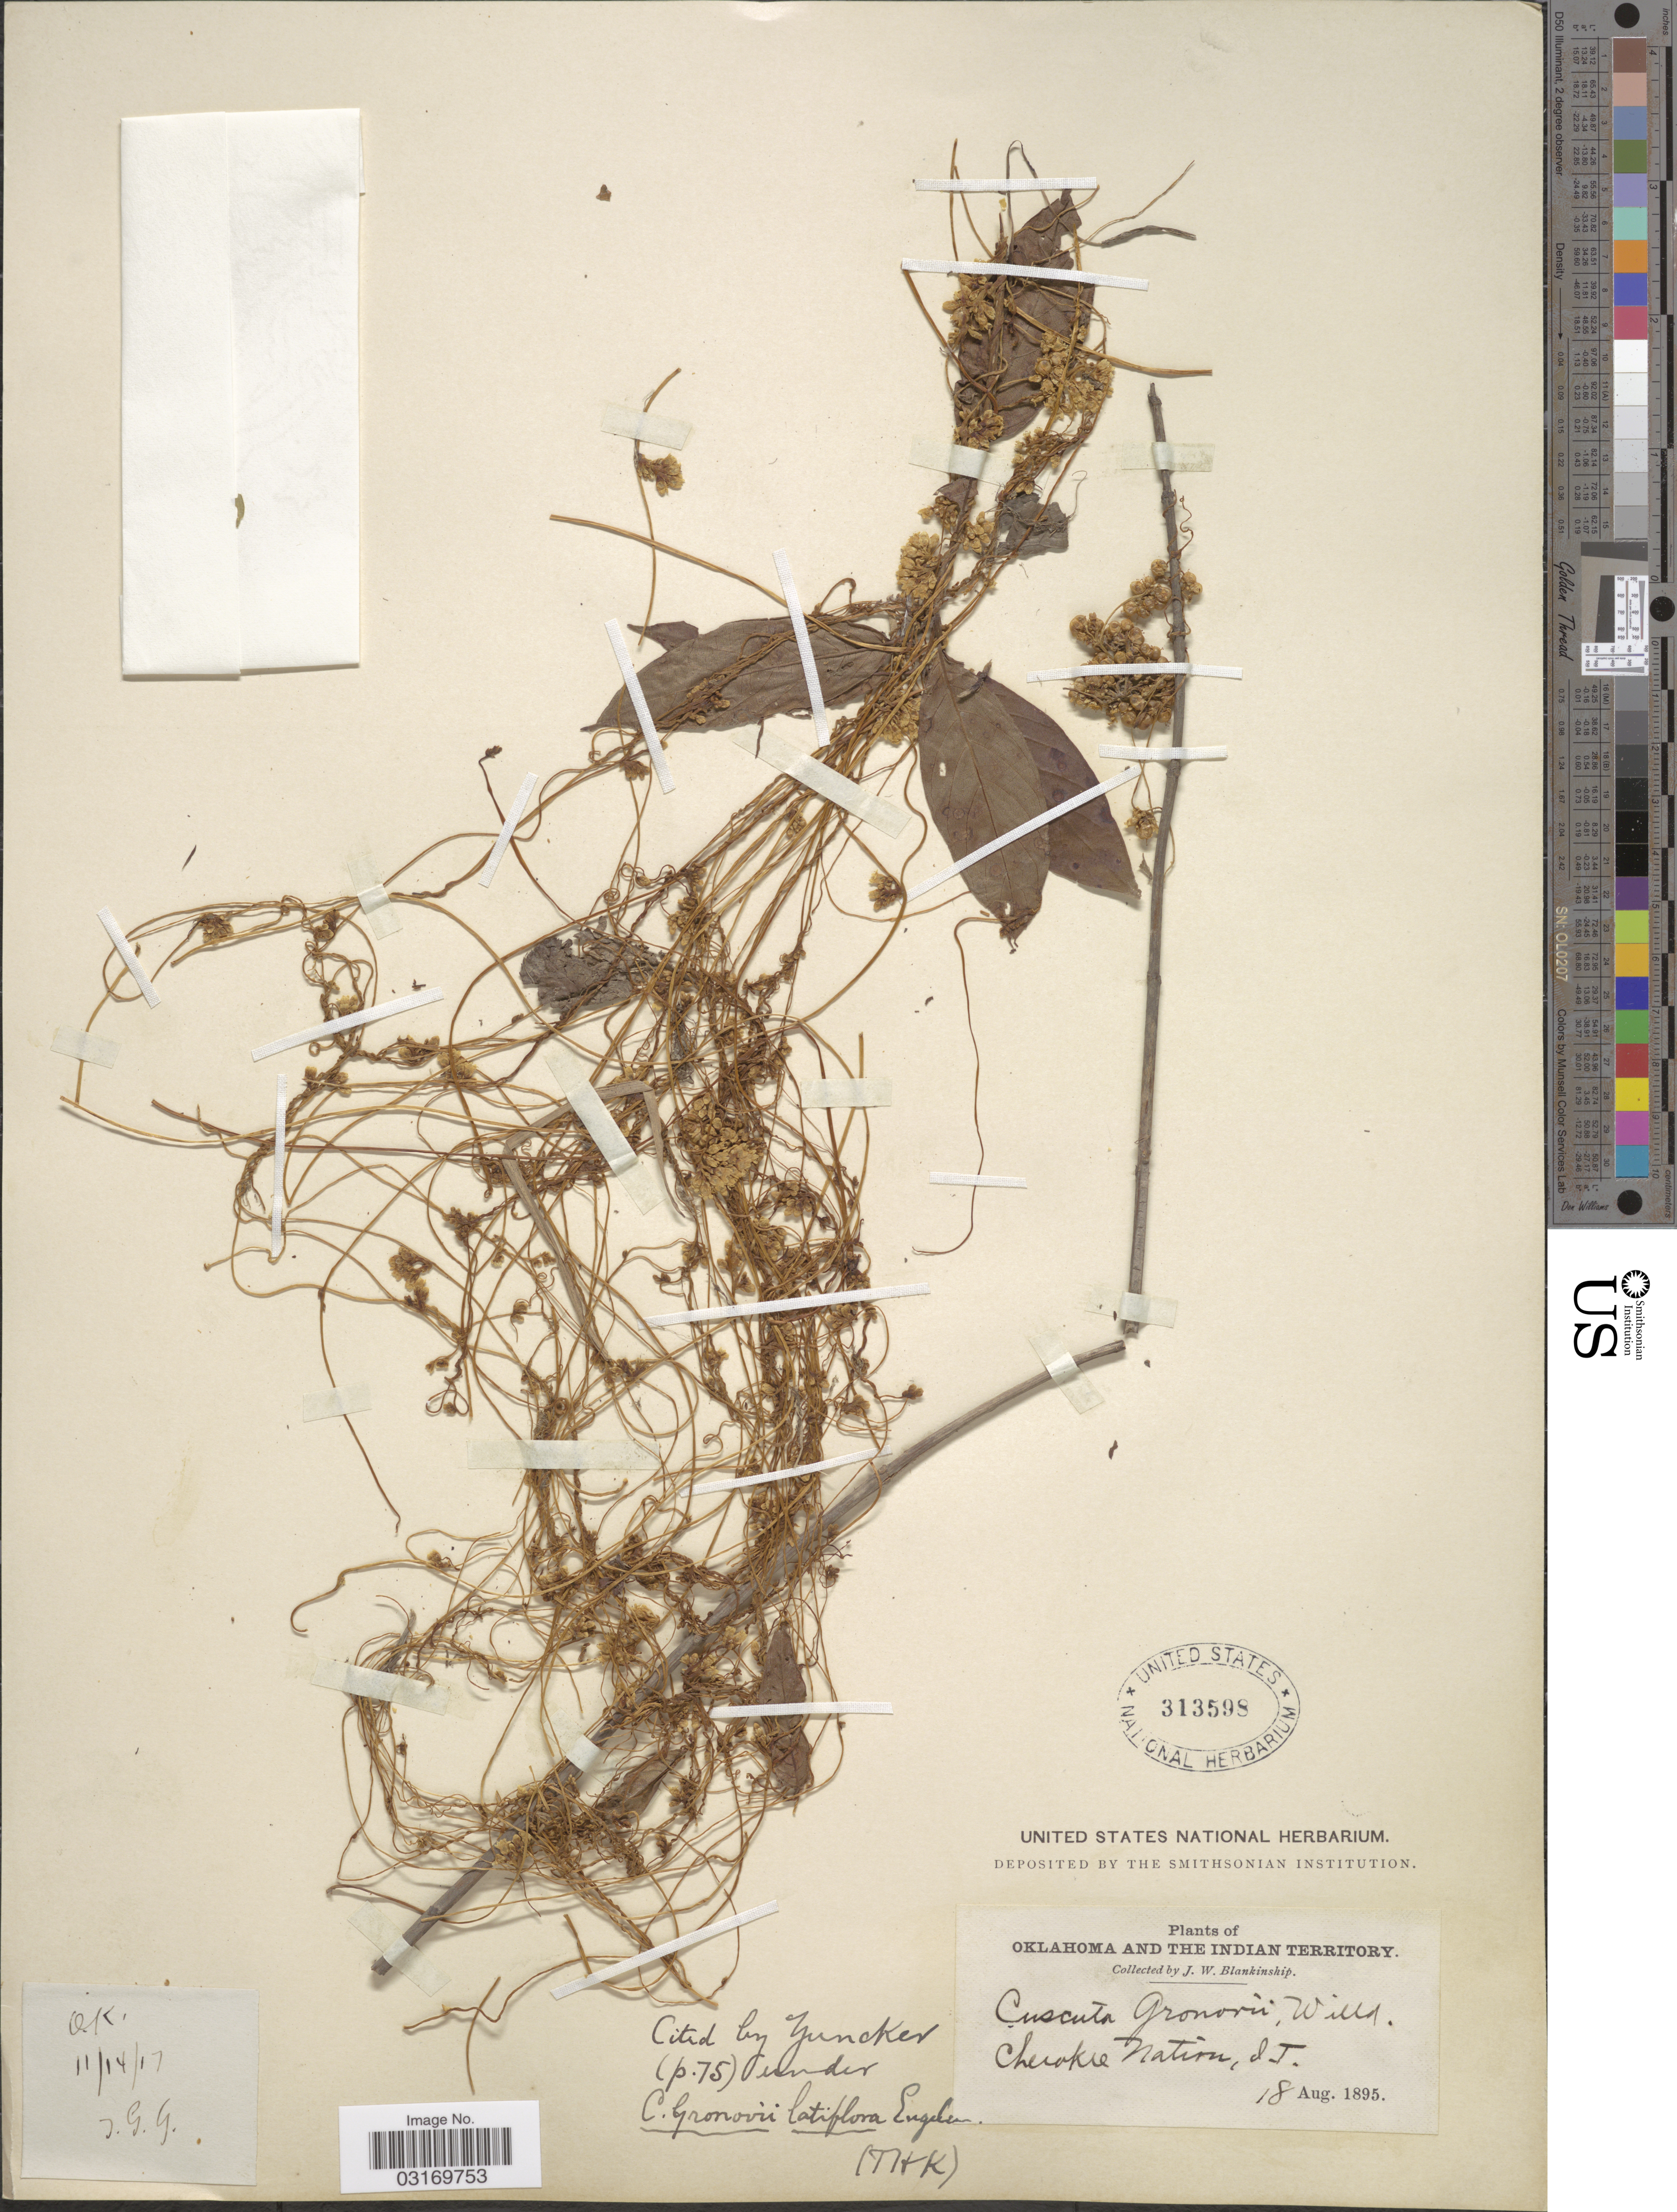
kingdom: Plantae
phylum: Tracheophyta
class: Magnoliopsida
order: Solanales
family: Convolvulaceae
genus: Cuscuta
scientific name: Cuscuta gronovii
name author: Willd. ex Schult.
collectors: J. W. Blankinship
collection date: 1895-08-18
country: United States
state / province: Oklahoma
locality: Cherokee Nation, Indian Territory.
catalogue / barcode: US 313598